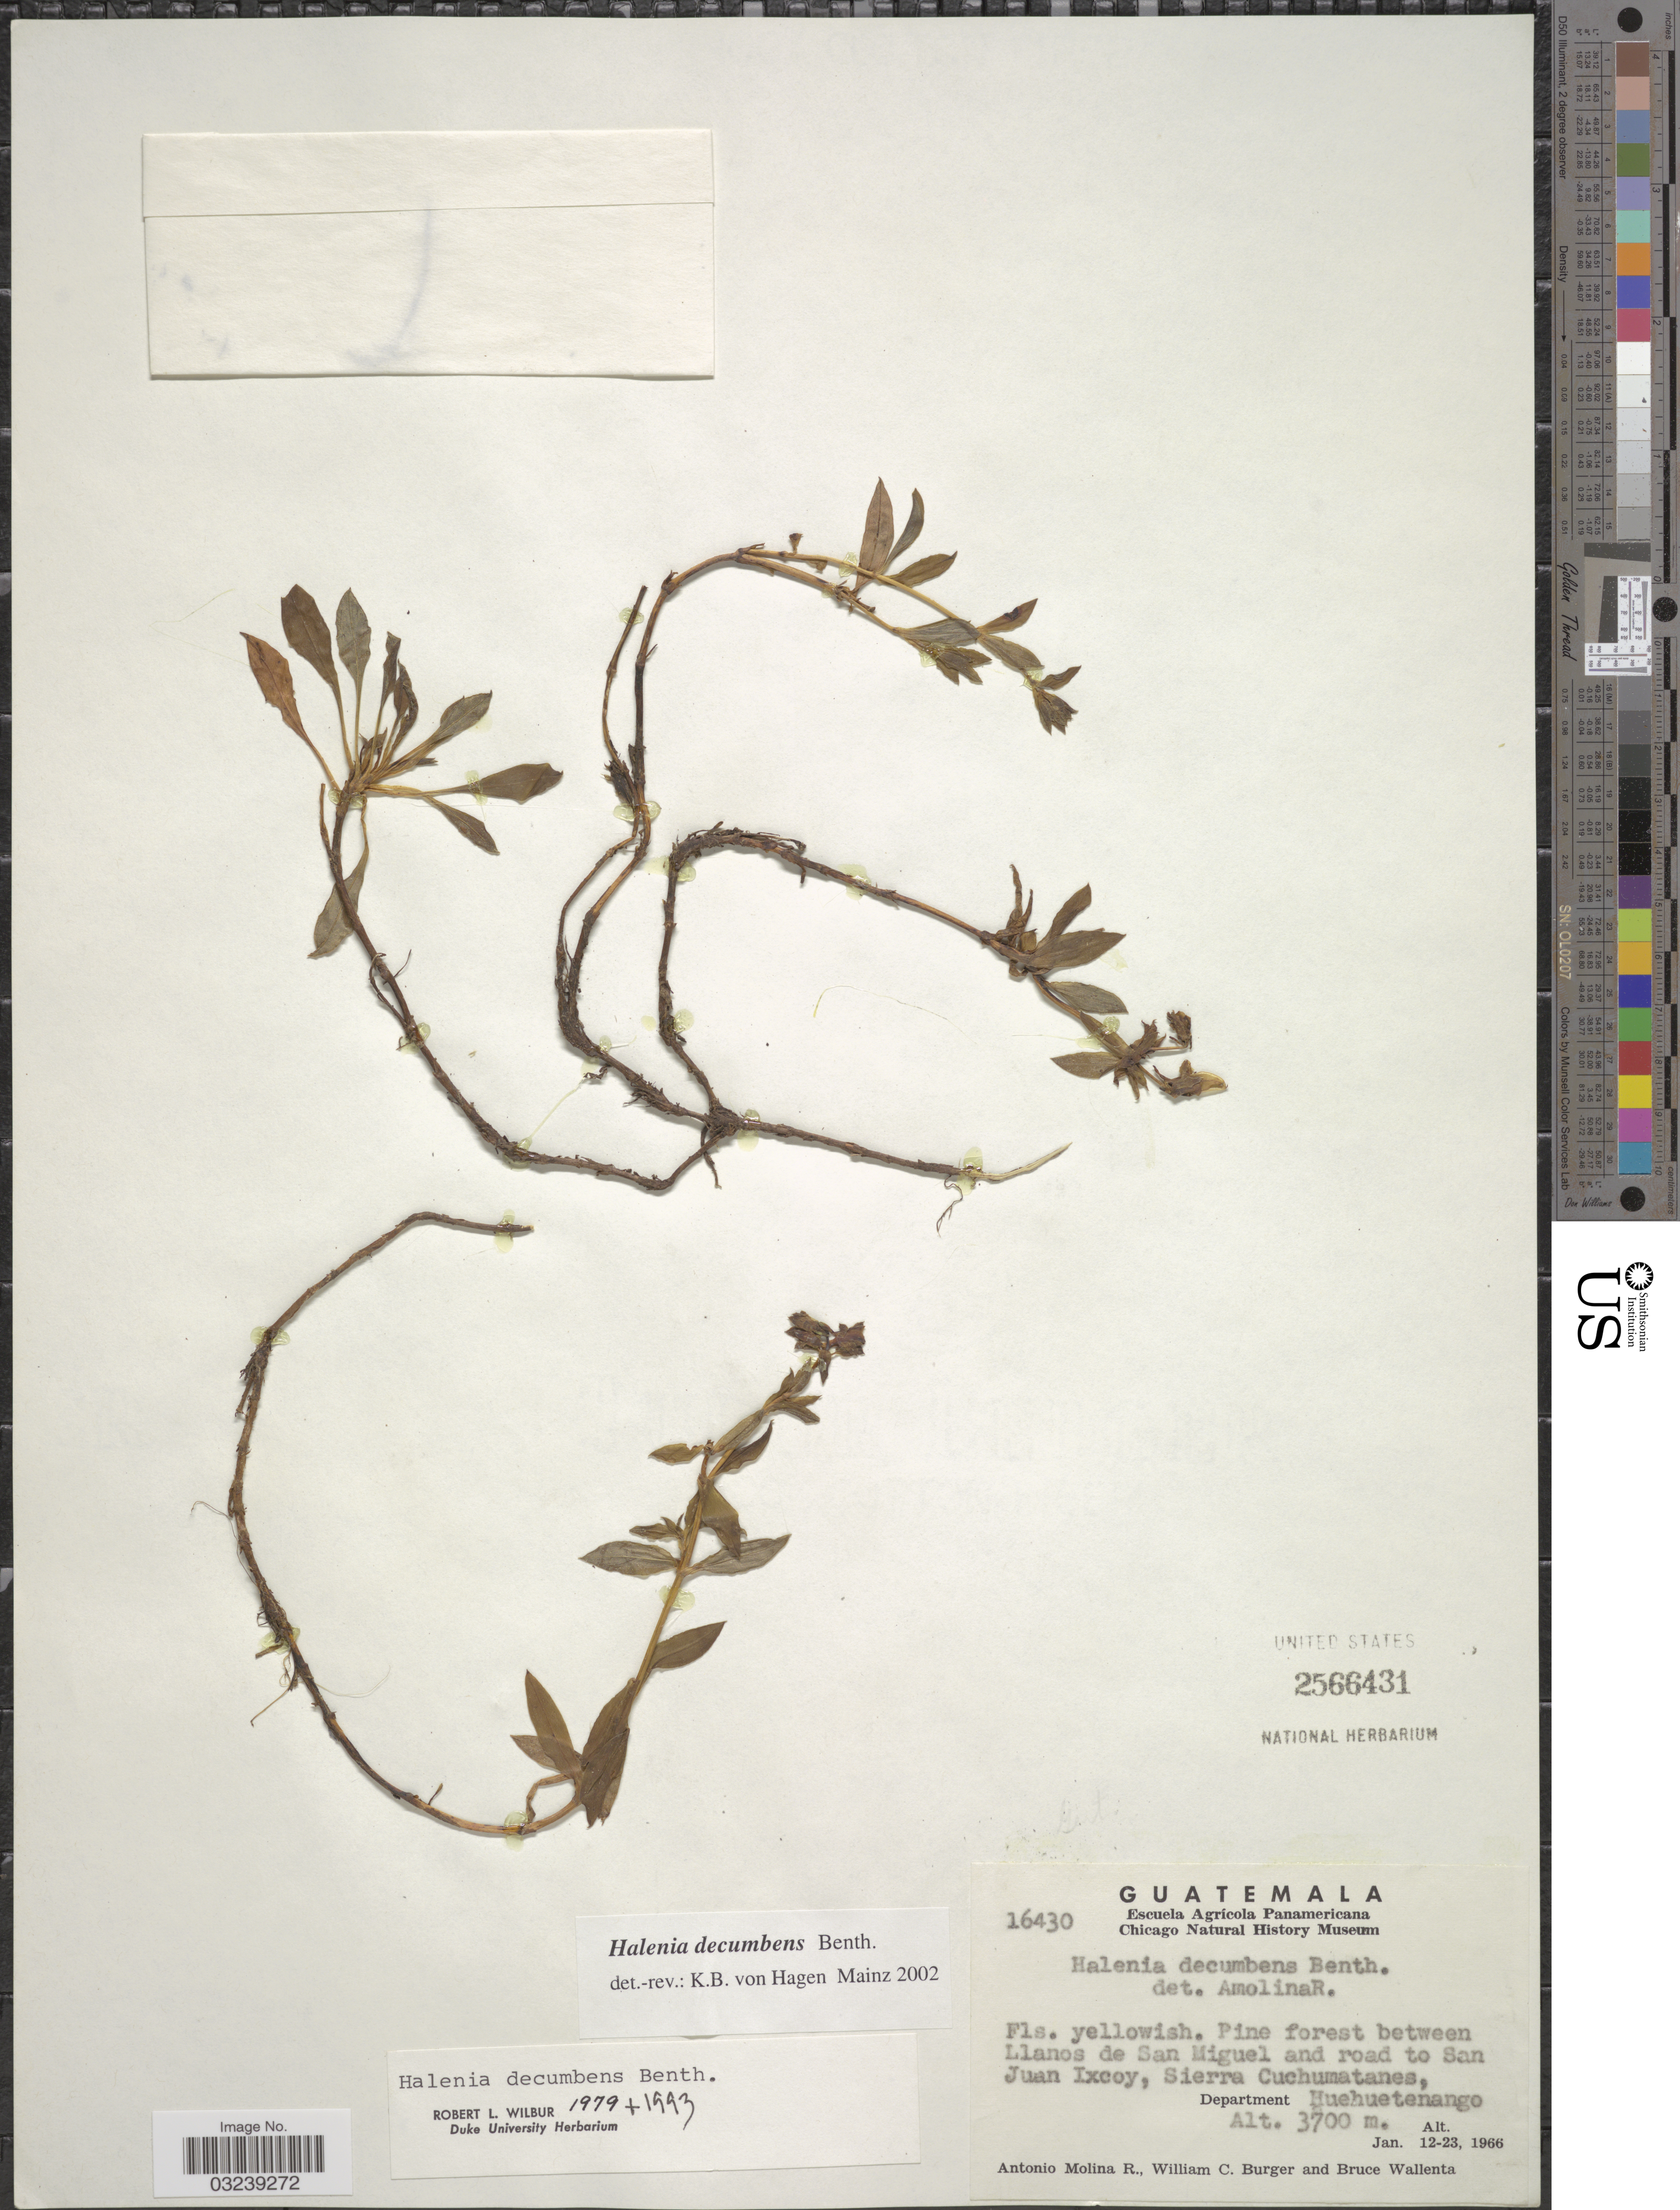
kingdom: Plantae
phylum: Tracheophyta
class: Magnoliopsida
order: Gentianales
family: Gentianaceae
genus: Halenia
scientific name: Halenia decumbens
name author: Benth.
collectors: A. Molina R., W. Burger & B. Wallenta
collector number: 16430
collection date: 1966-01-12/1966-01-23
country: Guatemala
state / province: Huehuetenango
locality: Pine forest between Llanos de San Miguel and road to San Juan Ixcoy, Sierra Cuchumatanes, Department Huehuetenango.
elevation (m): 3700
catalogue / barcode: US 2566431